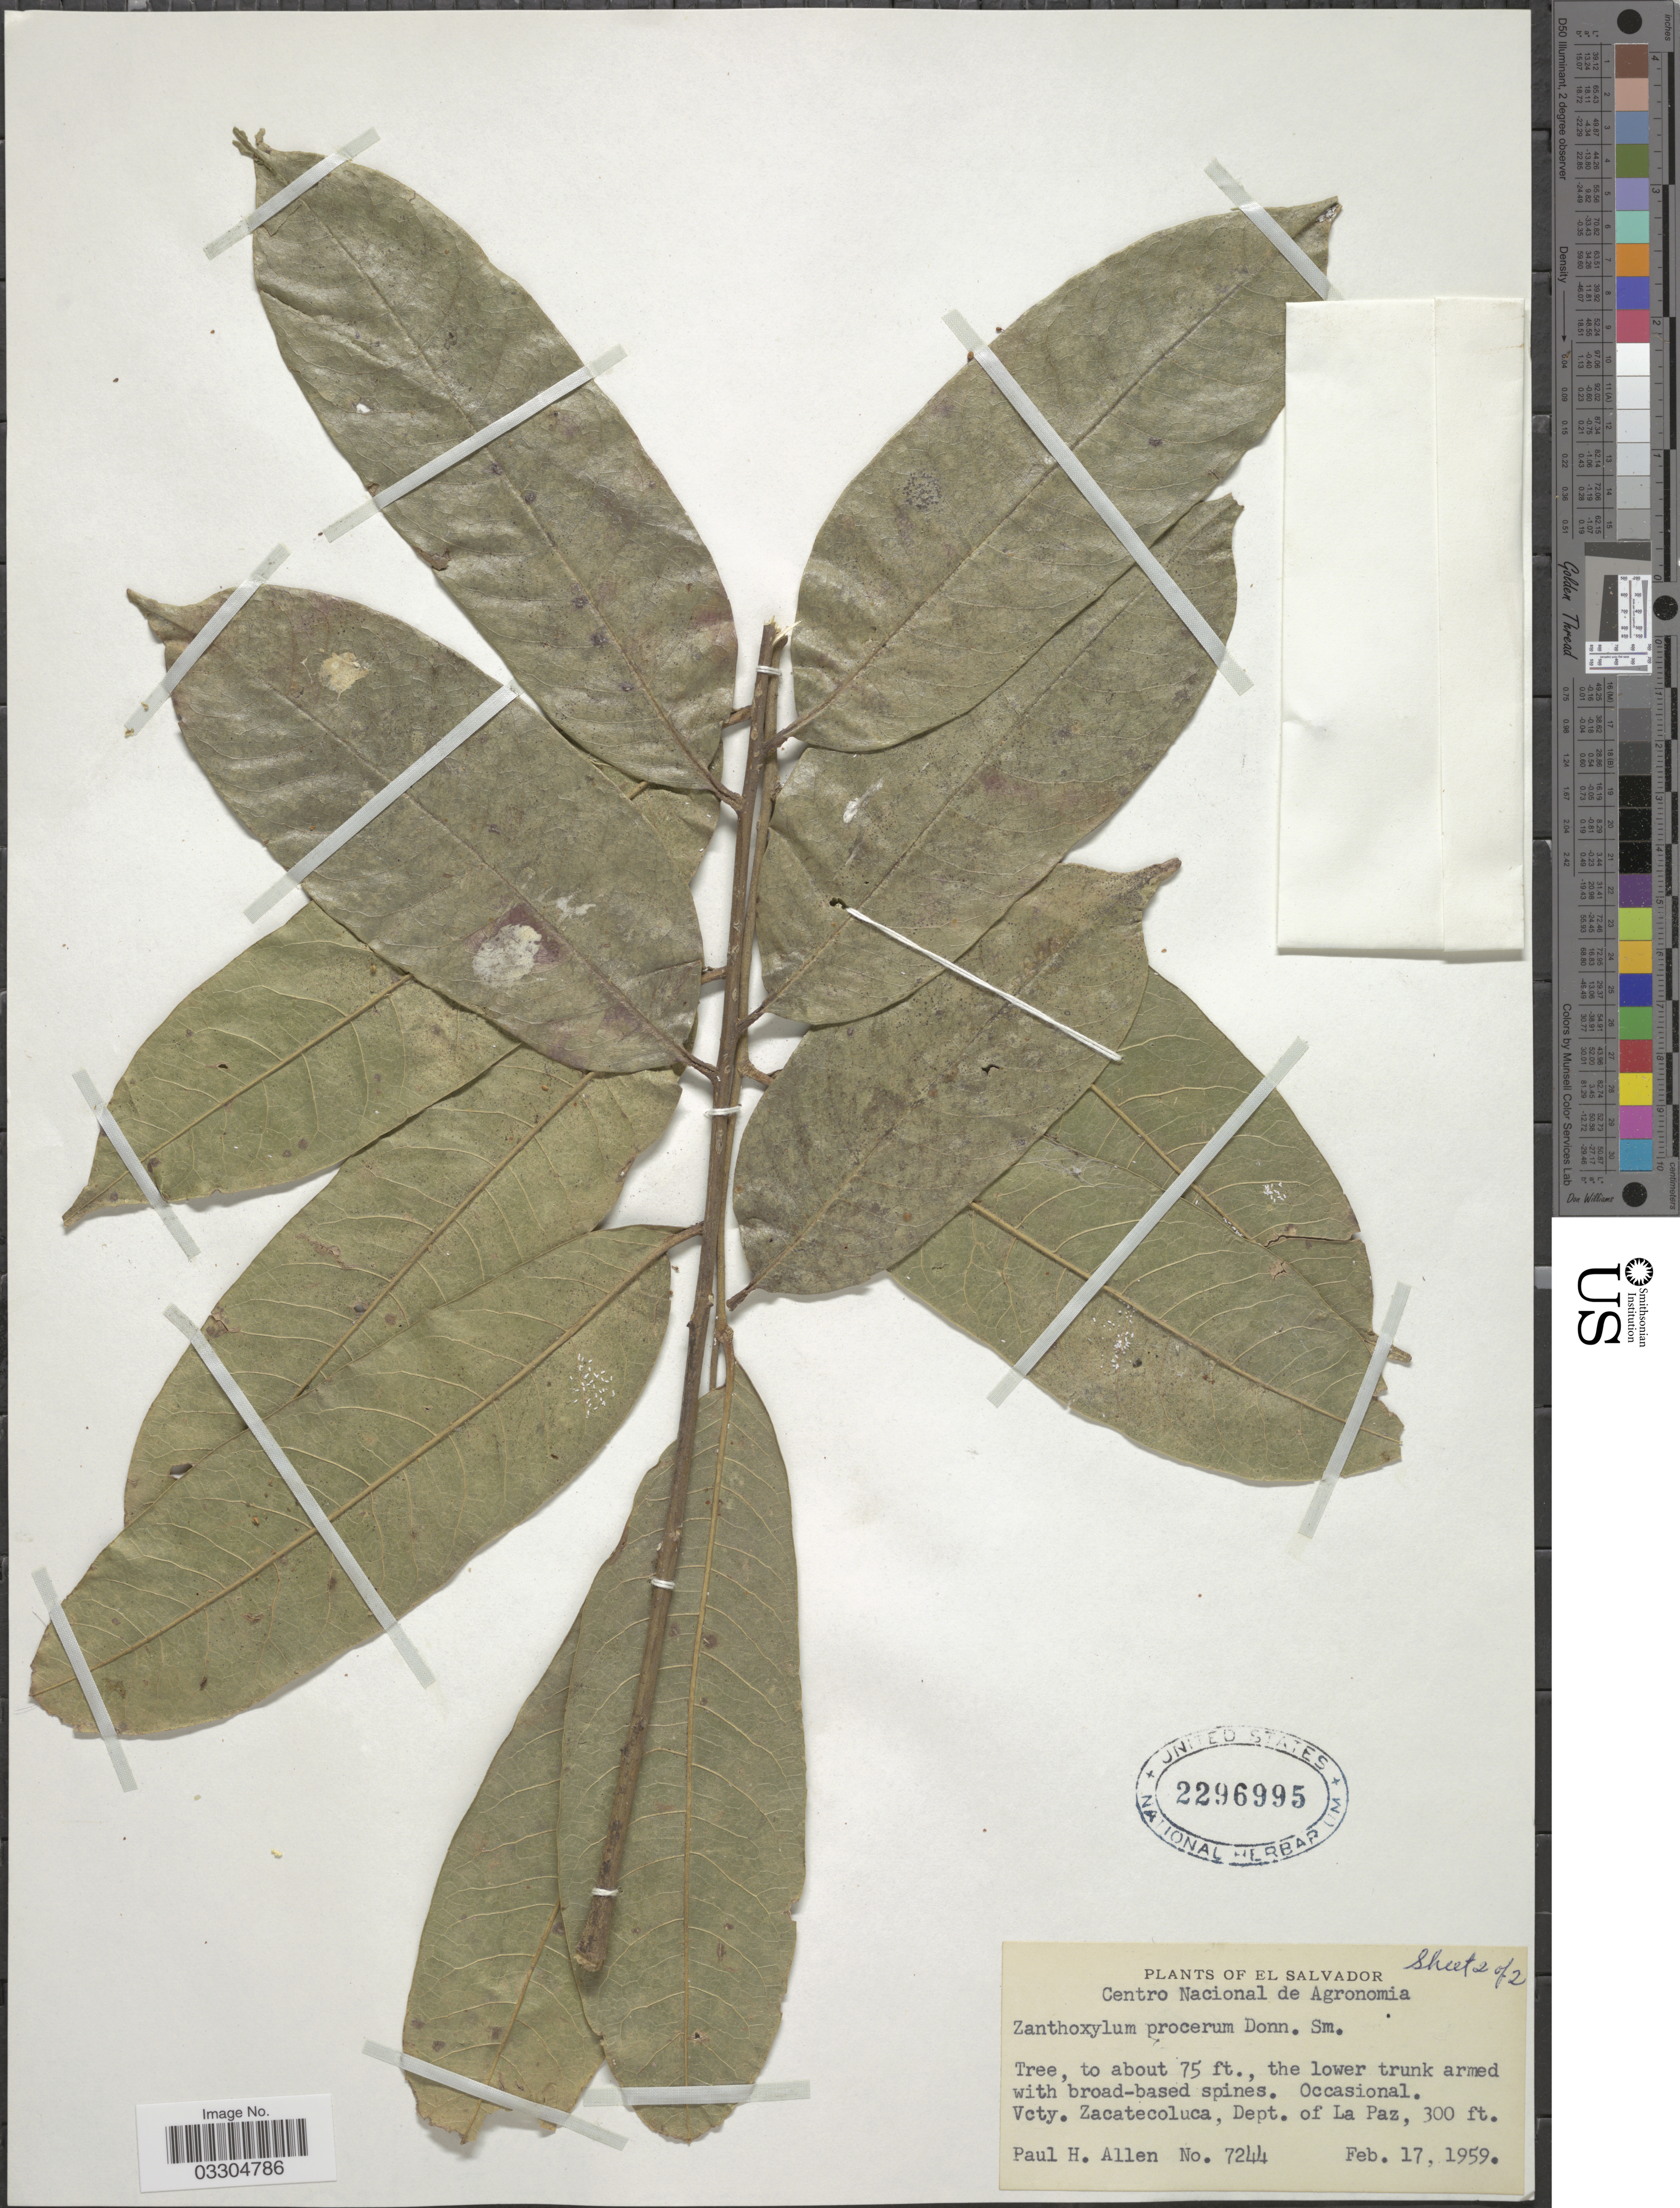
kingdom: Plantae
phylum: Tracheophyta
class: Magnoliopsida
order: Sapindales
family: Rutaceae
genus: Zanthoxylum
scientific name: Zanthoxylum procerum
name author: Donn. Sm.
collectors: P. H. Allen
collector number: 7244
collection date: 1959-02-17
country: El Salvador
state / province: La Paz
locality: Vcty. Zacatecoluca, Dept. La Paz.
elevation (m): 91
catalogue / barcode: US 2296995